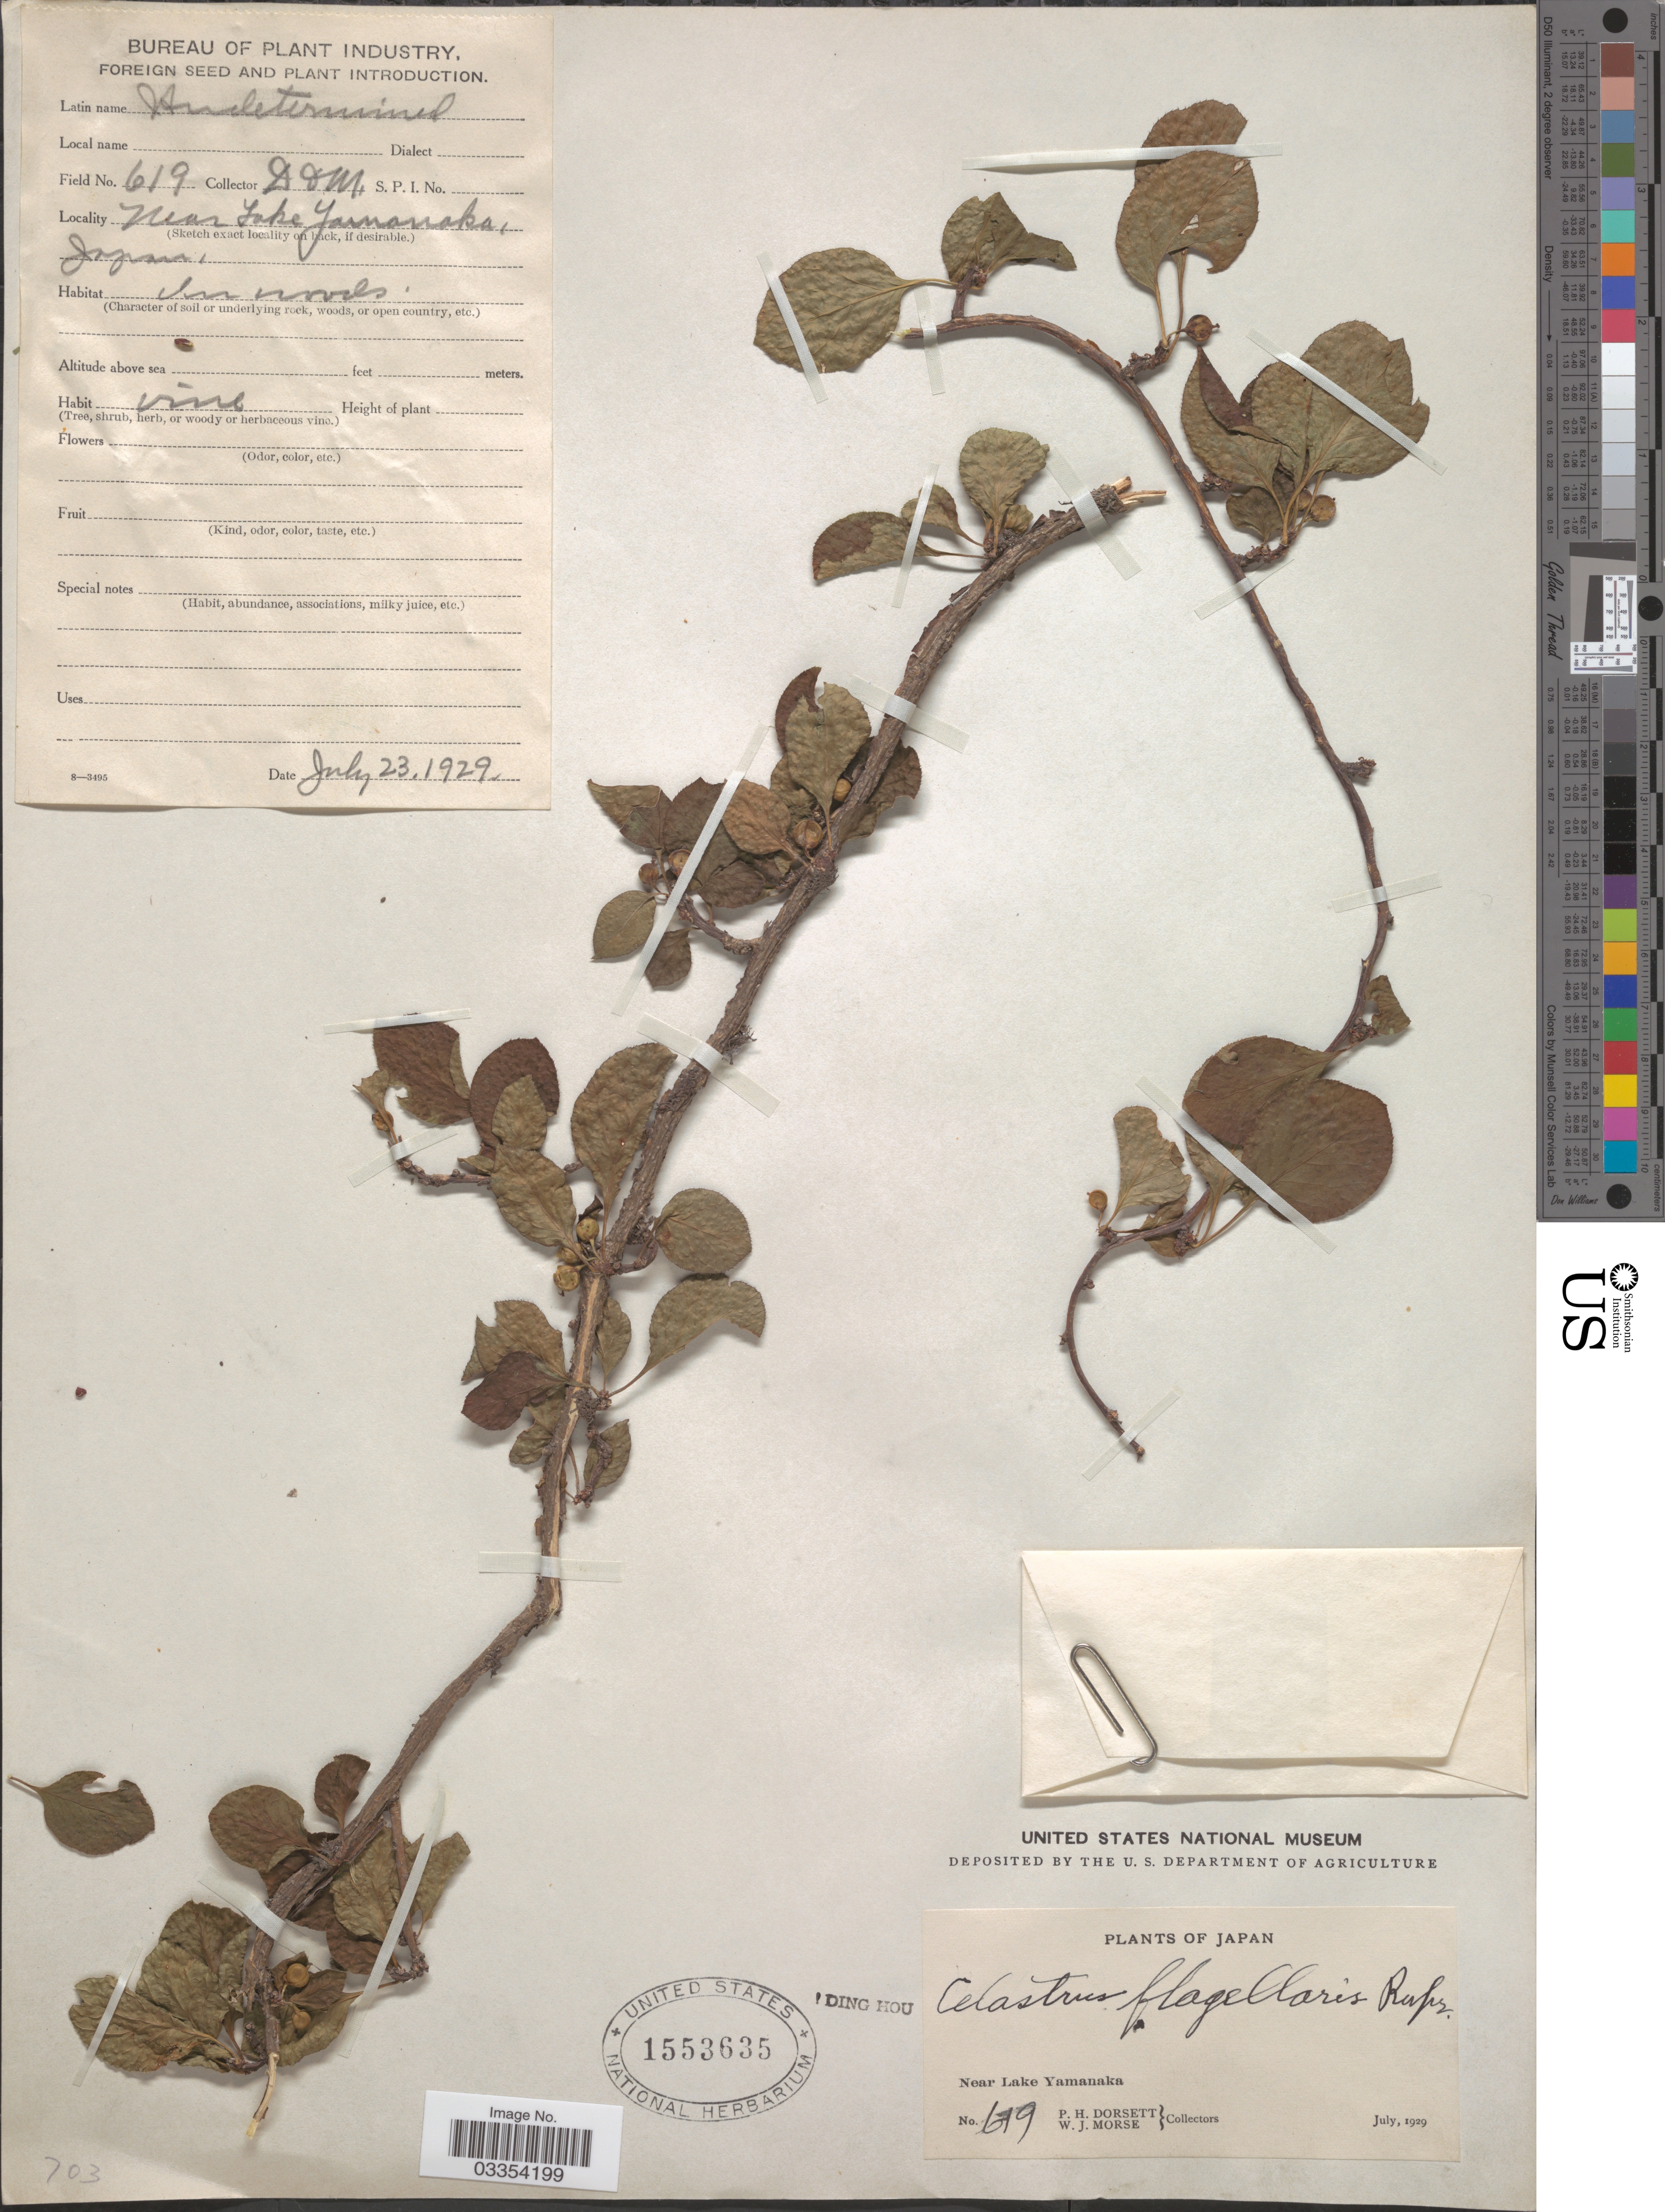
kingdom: Plantae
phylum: Tracheophyta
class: Magnoliopsida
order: Celastrales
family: Celastraceae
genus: Celastrus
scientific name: Celastrus flagellaris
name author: Rupr.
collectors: P. H. Dorsett & W. J. Morse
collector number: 619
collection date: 1929-07-23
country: Japan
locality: Near Lake Yamanaka.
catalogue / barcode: US 1553635